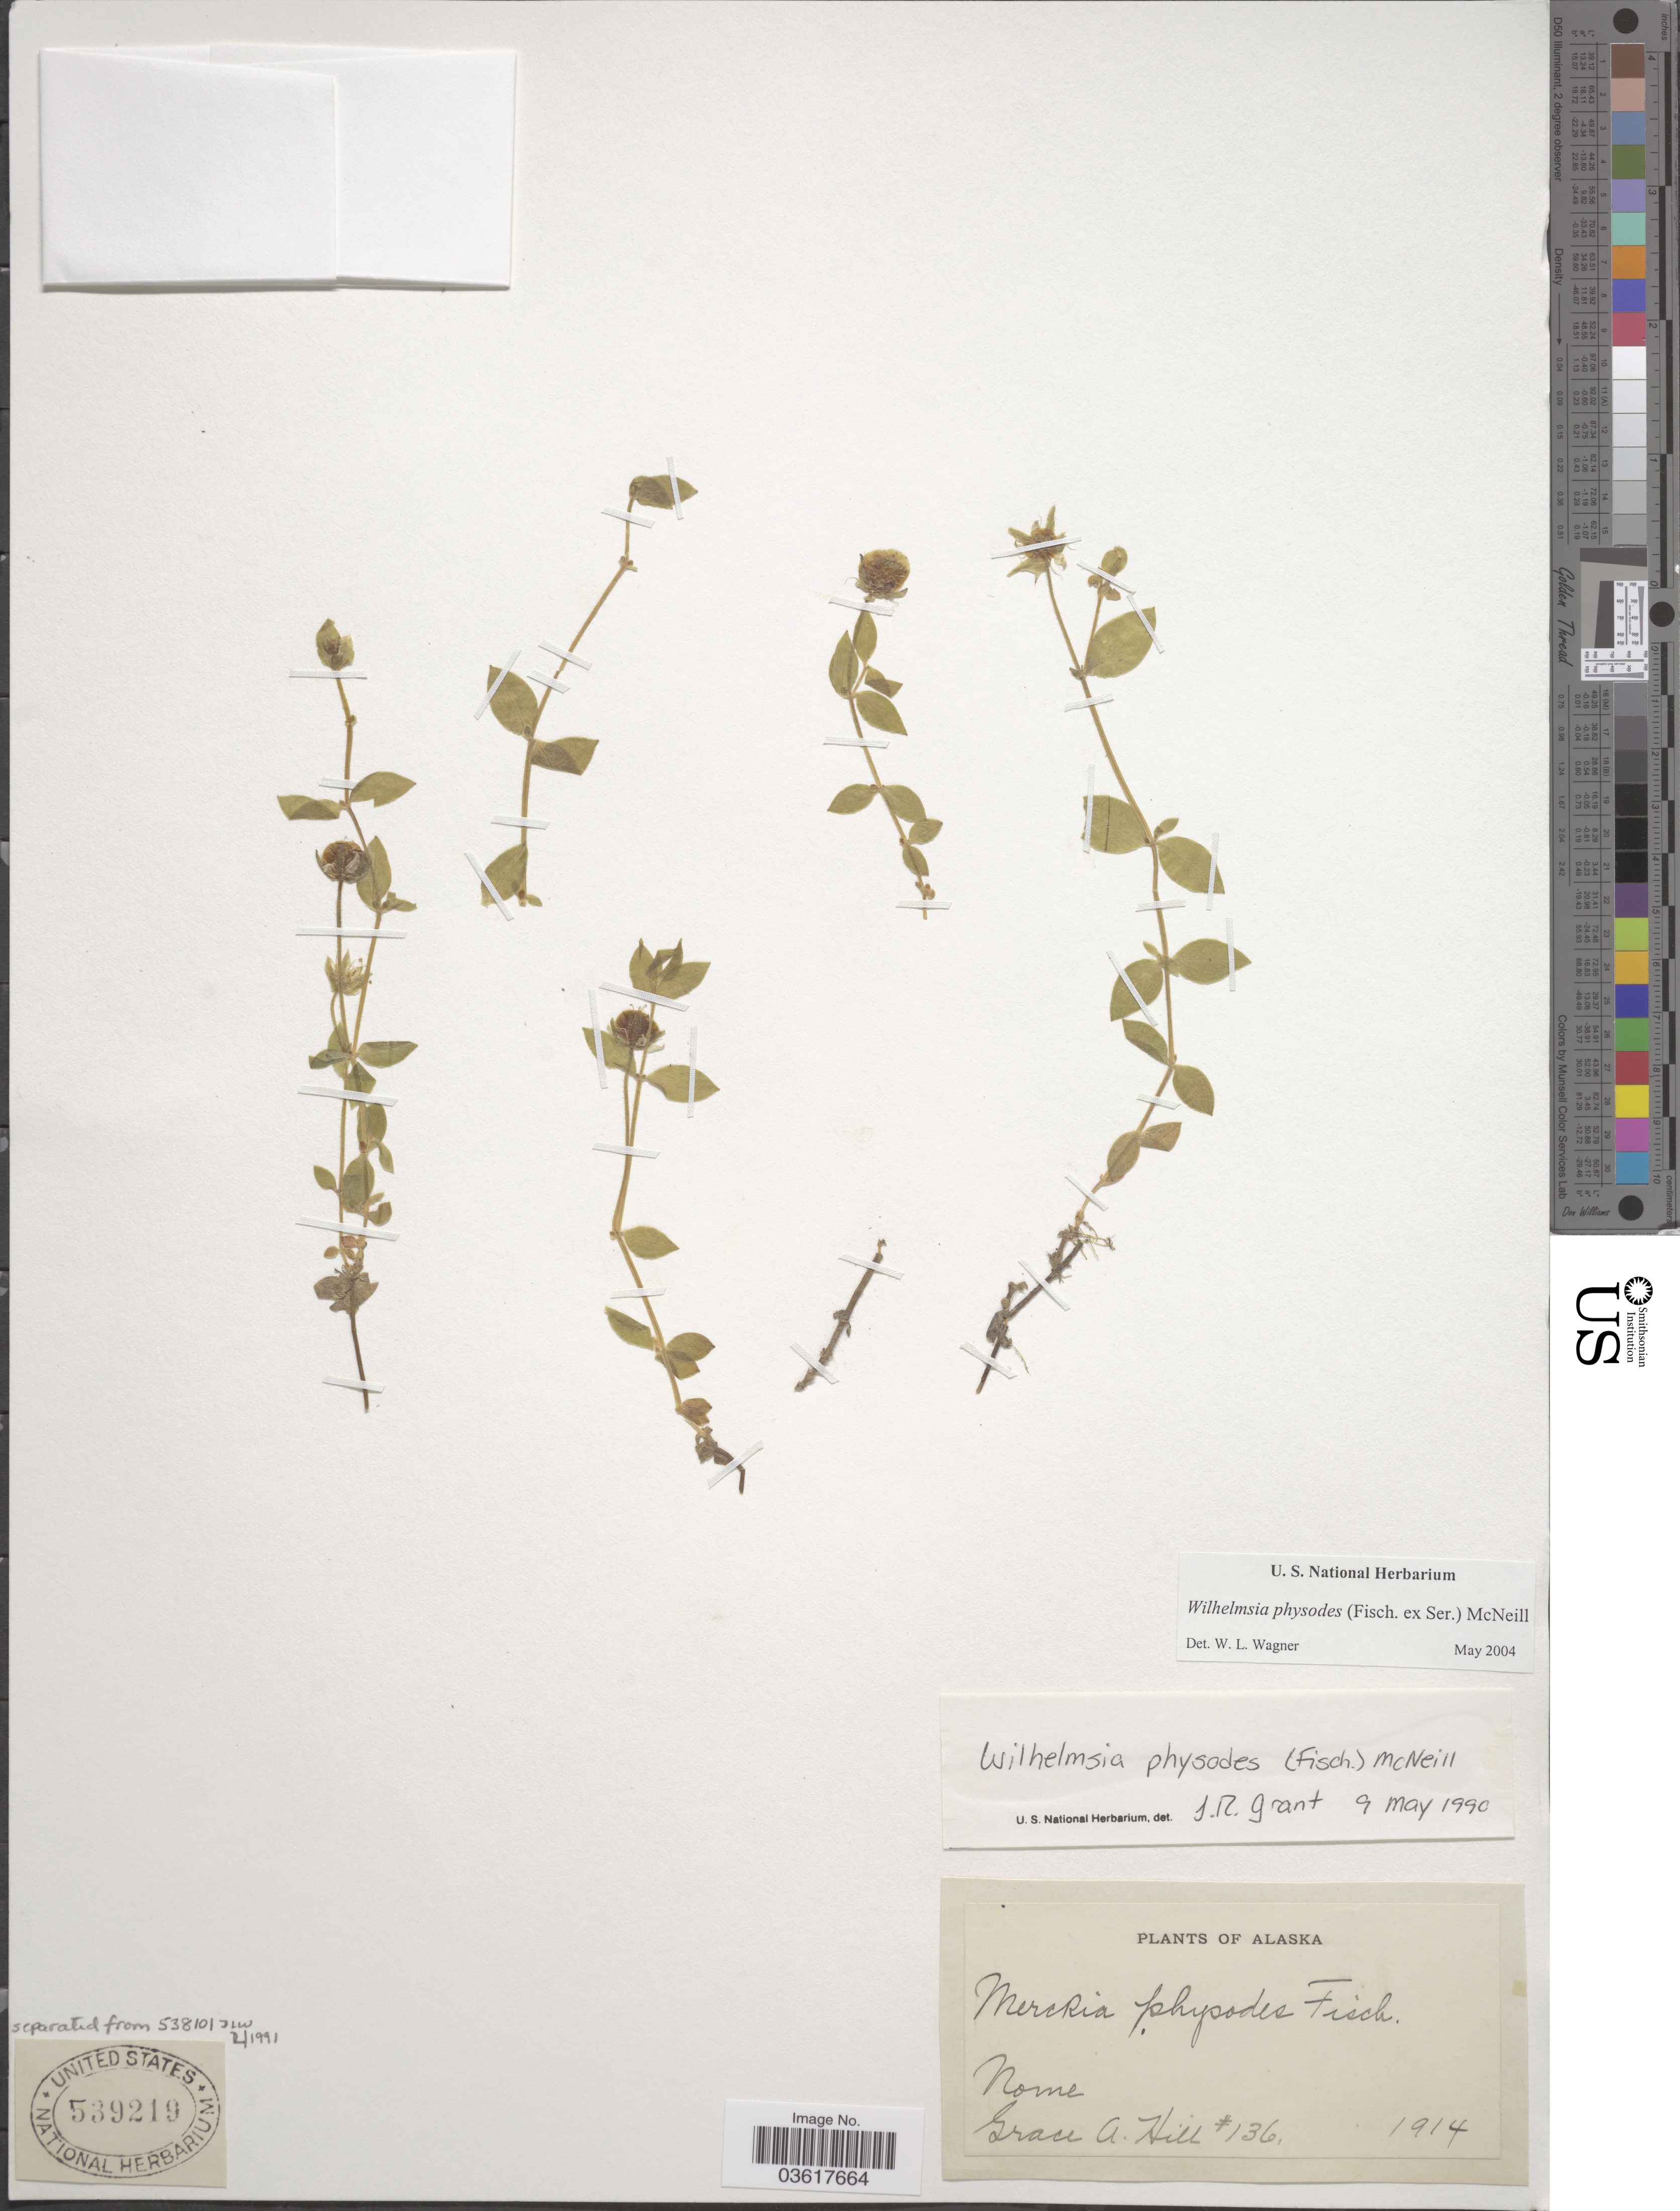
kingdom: Plantae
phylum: Tracheophyta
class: Magnoliopsida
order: Caryophyllales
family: Caryophyllaceae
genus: Wilhelmsia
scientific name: Wilhelmsia sp.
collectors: G. A. Hill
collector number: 136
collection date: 1914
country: United States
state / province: Alaska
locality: Nome.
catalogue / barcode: US 539219